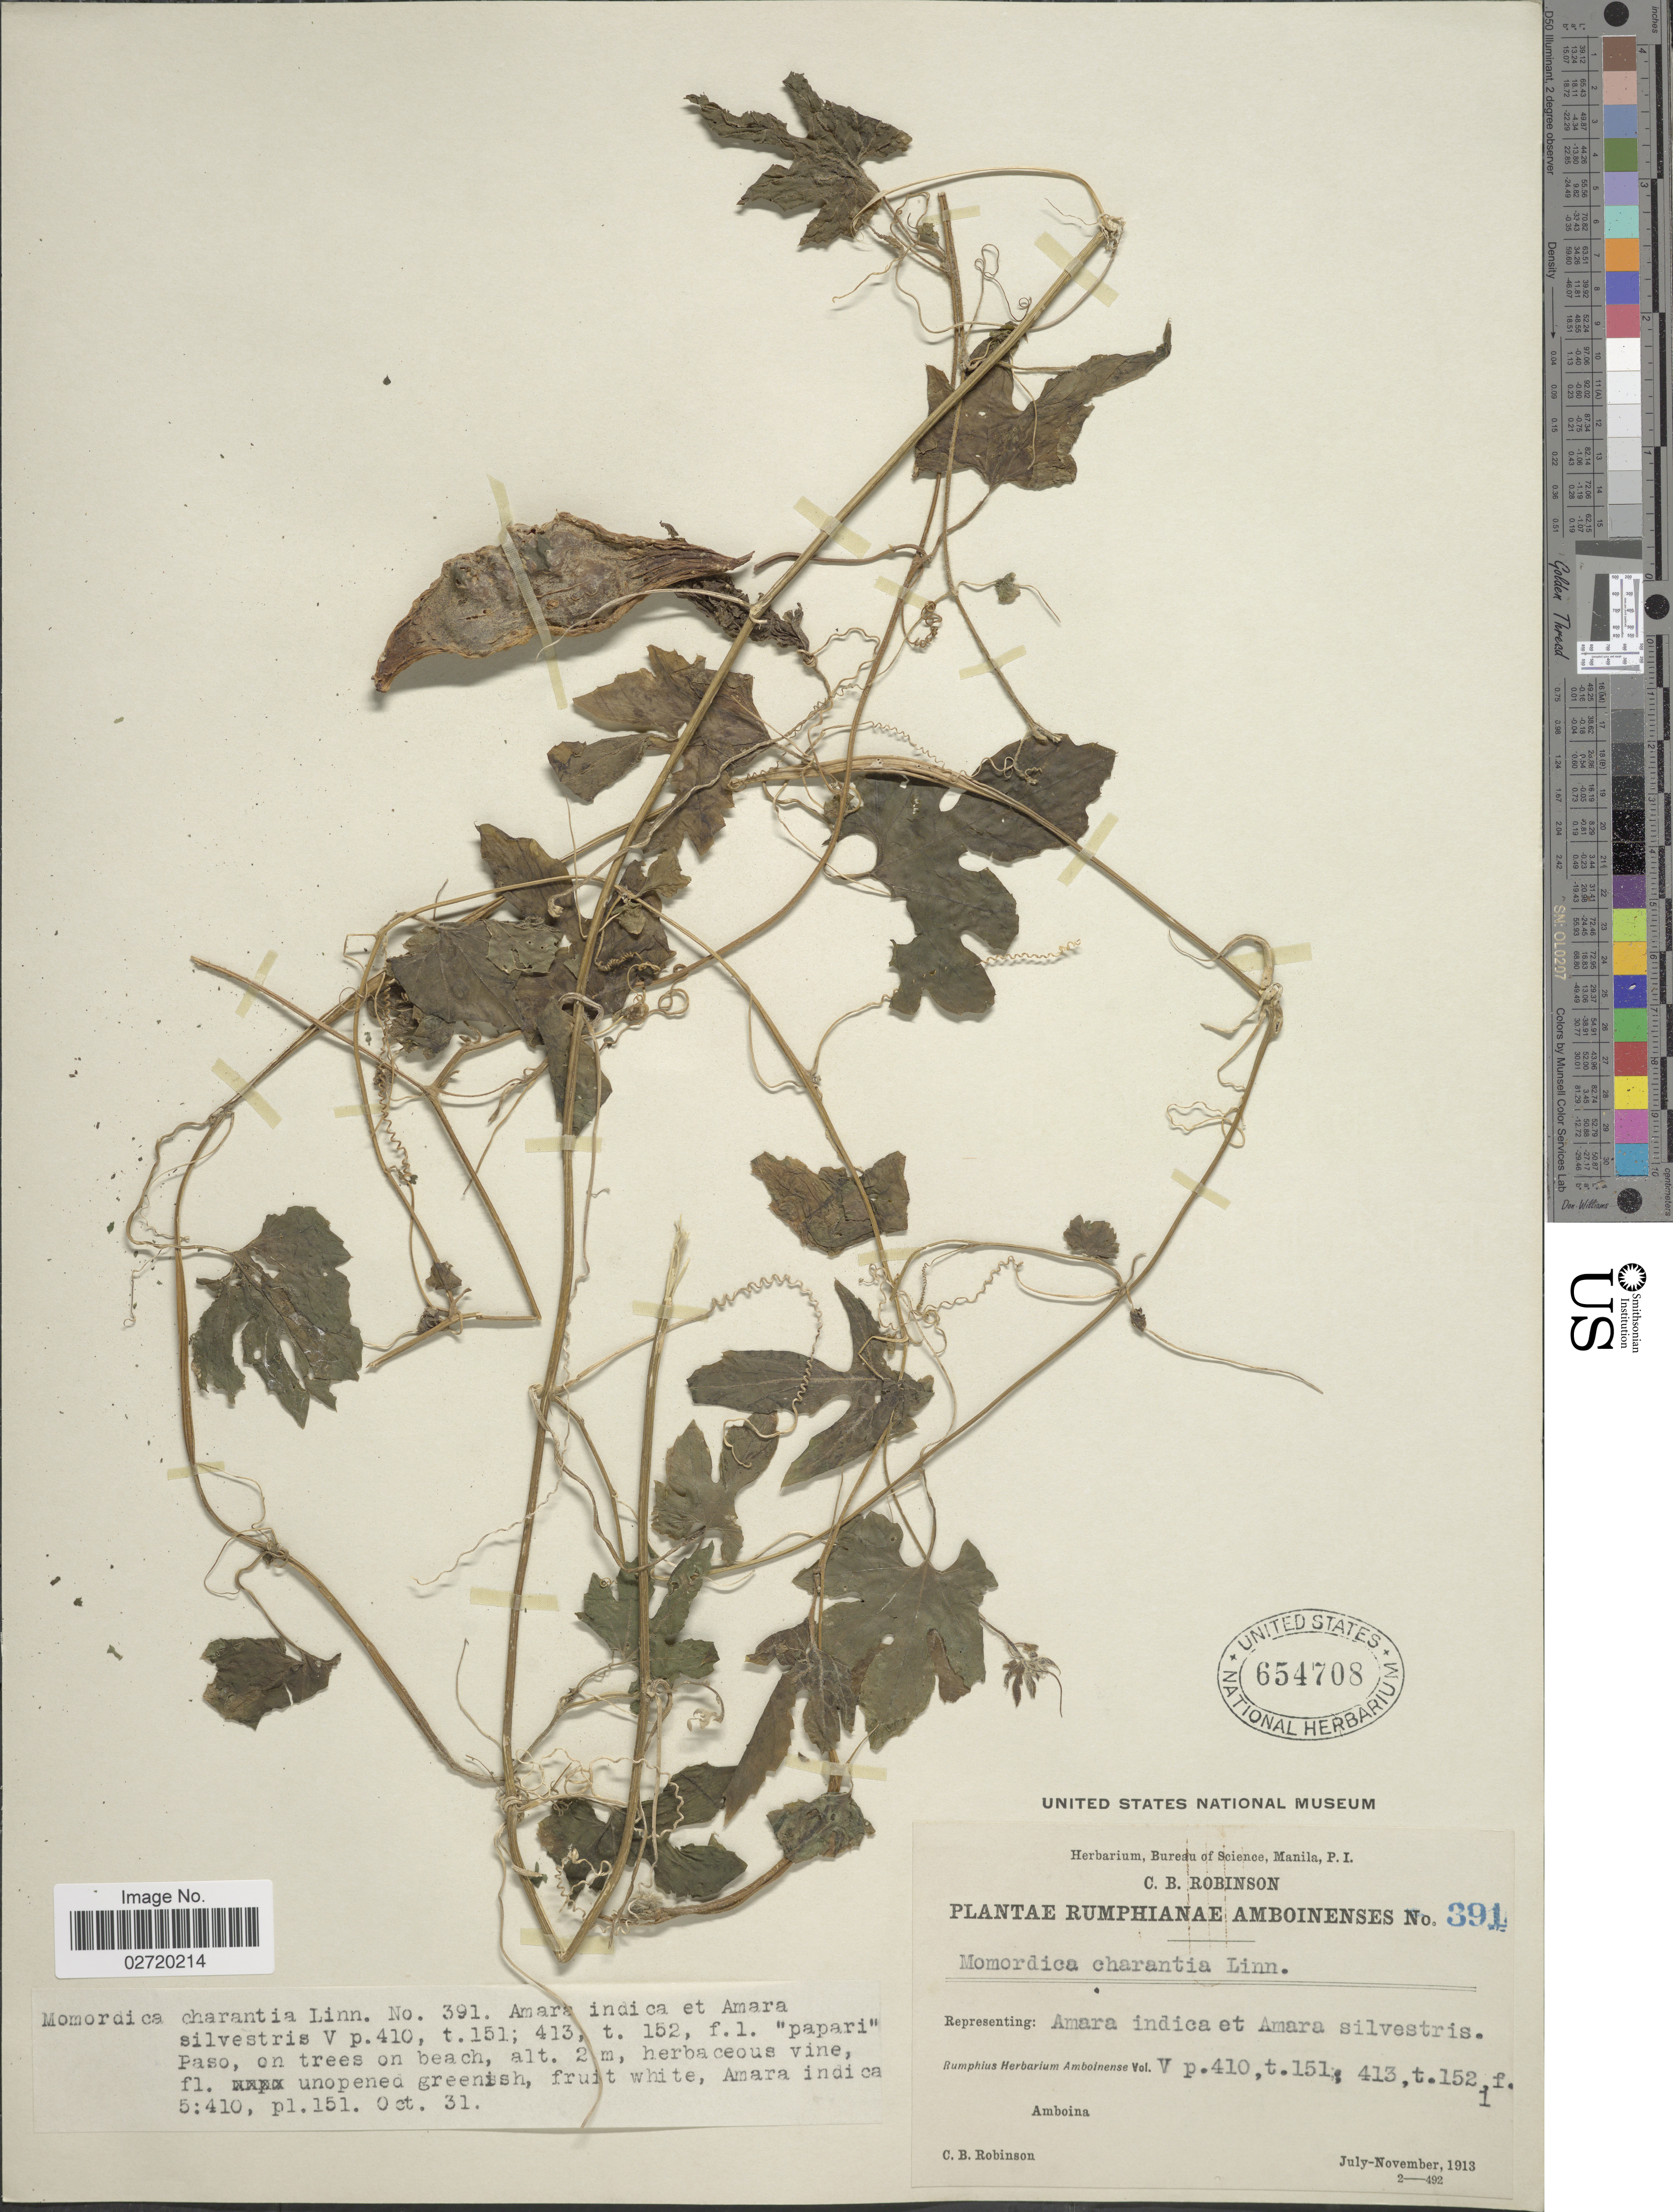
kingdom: Plantae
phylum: Tracheophyta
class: Magnoliopsida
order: Cucurbitales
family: Cucurbitaceae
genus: Momordica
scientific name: Momordica charantia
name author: L.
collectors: C. Robinson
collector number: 391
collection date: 1913-10-31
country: Indonesia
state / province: Maluku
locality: Amboina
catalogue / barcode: US 654708